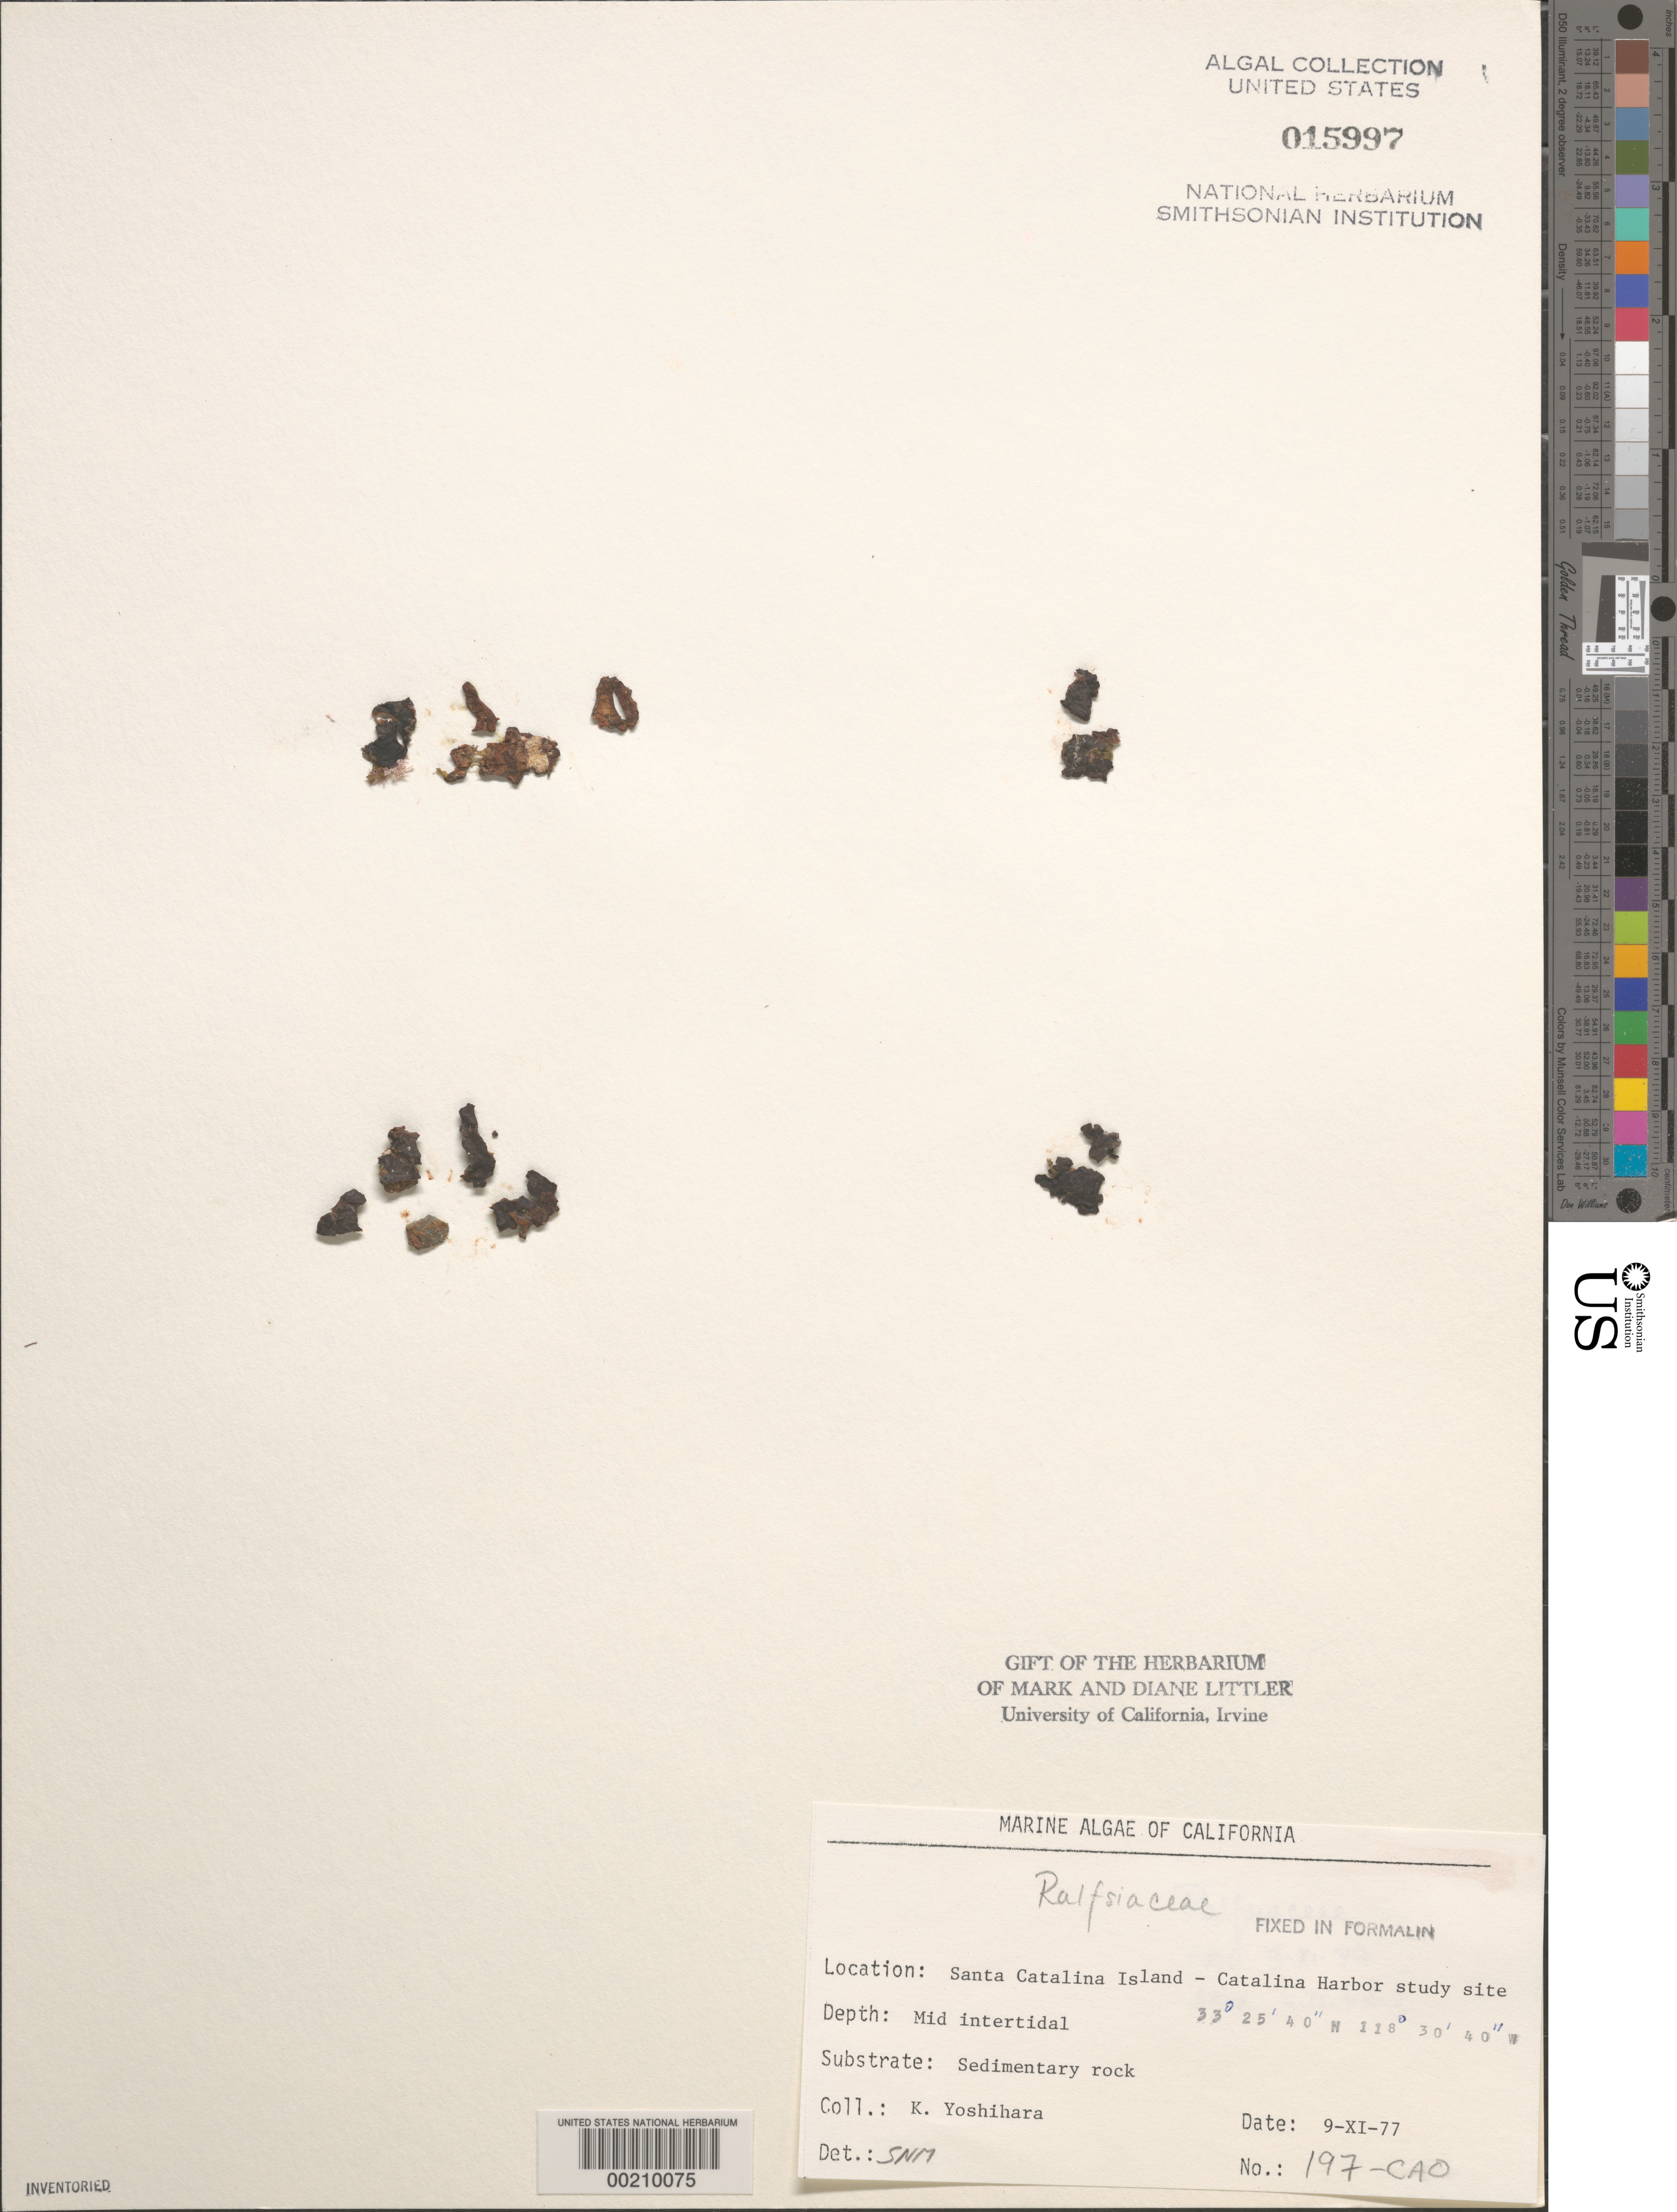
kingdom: Chromista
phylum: Ochrophyta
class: Phaeophyceae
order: Ralfsiales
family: Ralfsiaceae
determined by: Murray, S. N.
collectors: K. Yoshihara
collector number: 197-cao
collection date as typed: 09 Nov 1977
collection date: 1977-11-09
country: United States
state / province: California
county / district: Los Angeles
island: Santa Catalina Island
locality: Catalina Harbor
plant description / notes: BLM-SOCALBIGHT Rocky Intertidal Survey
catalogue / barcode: US 15997